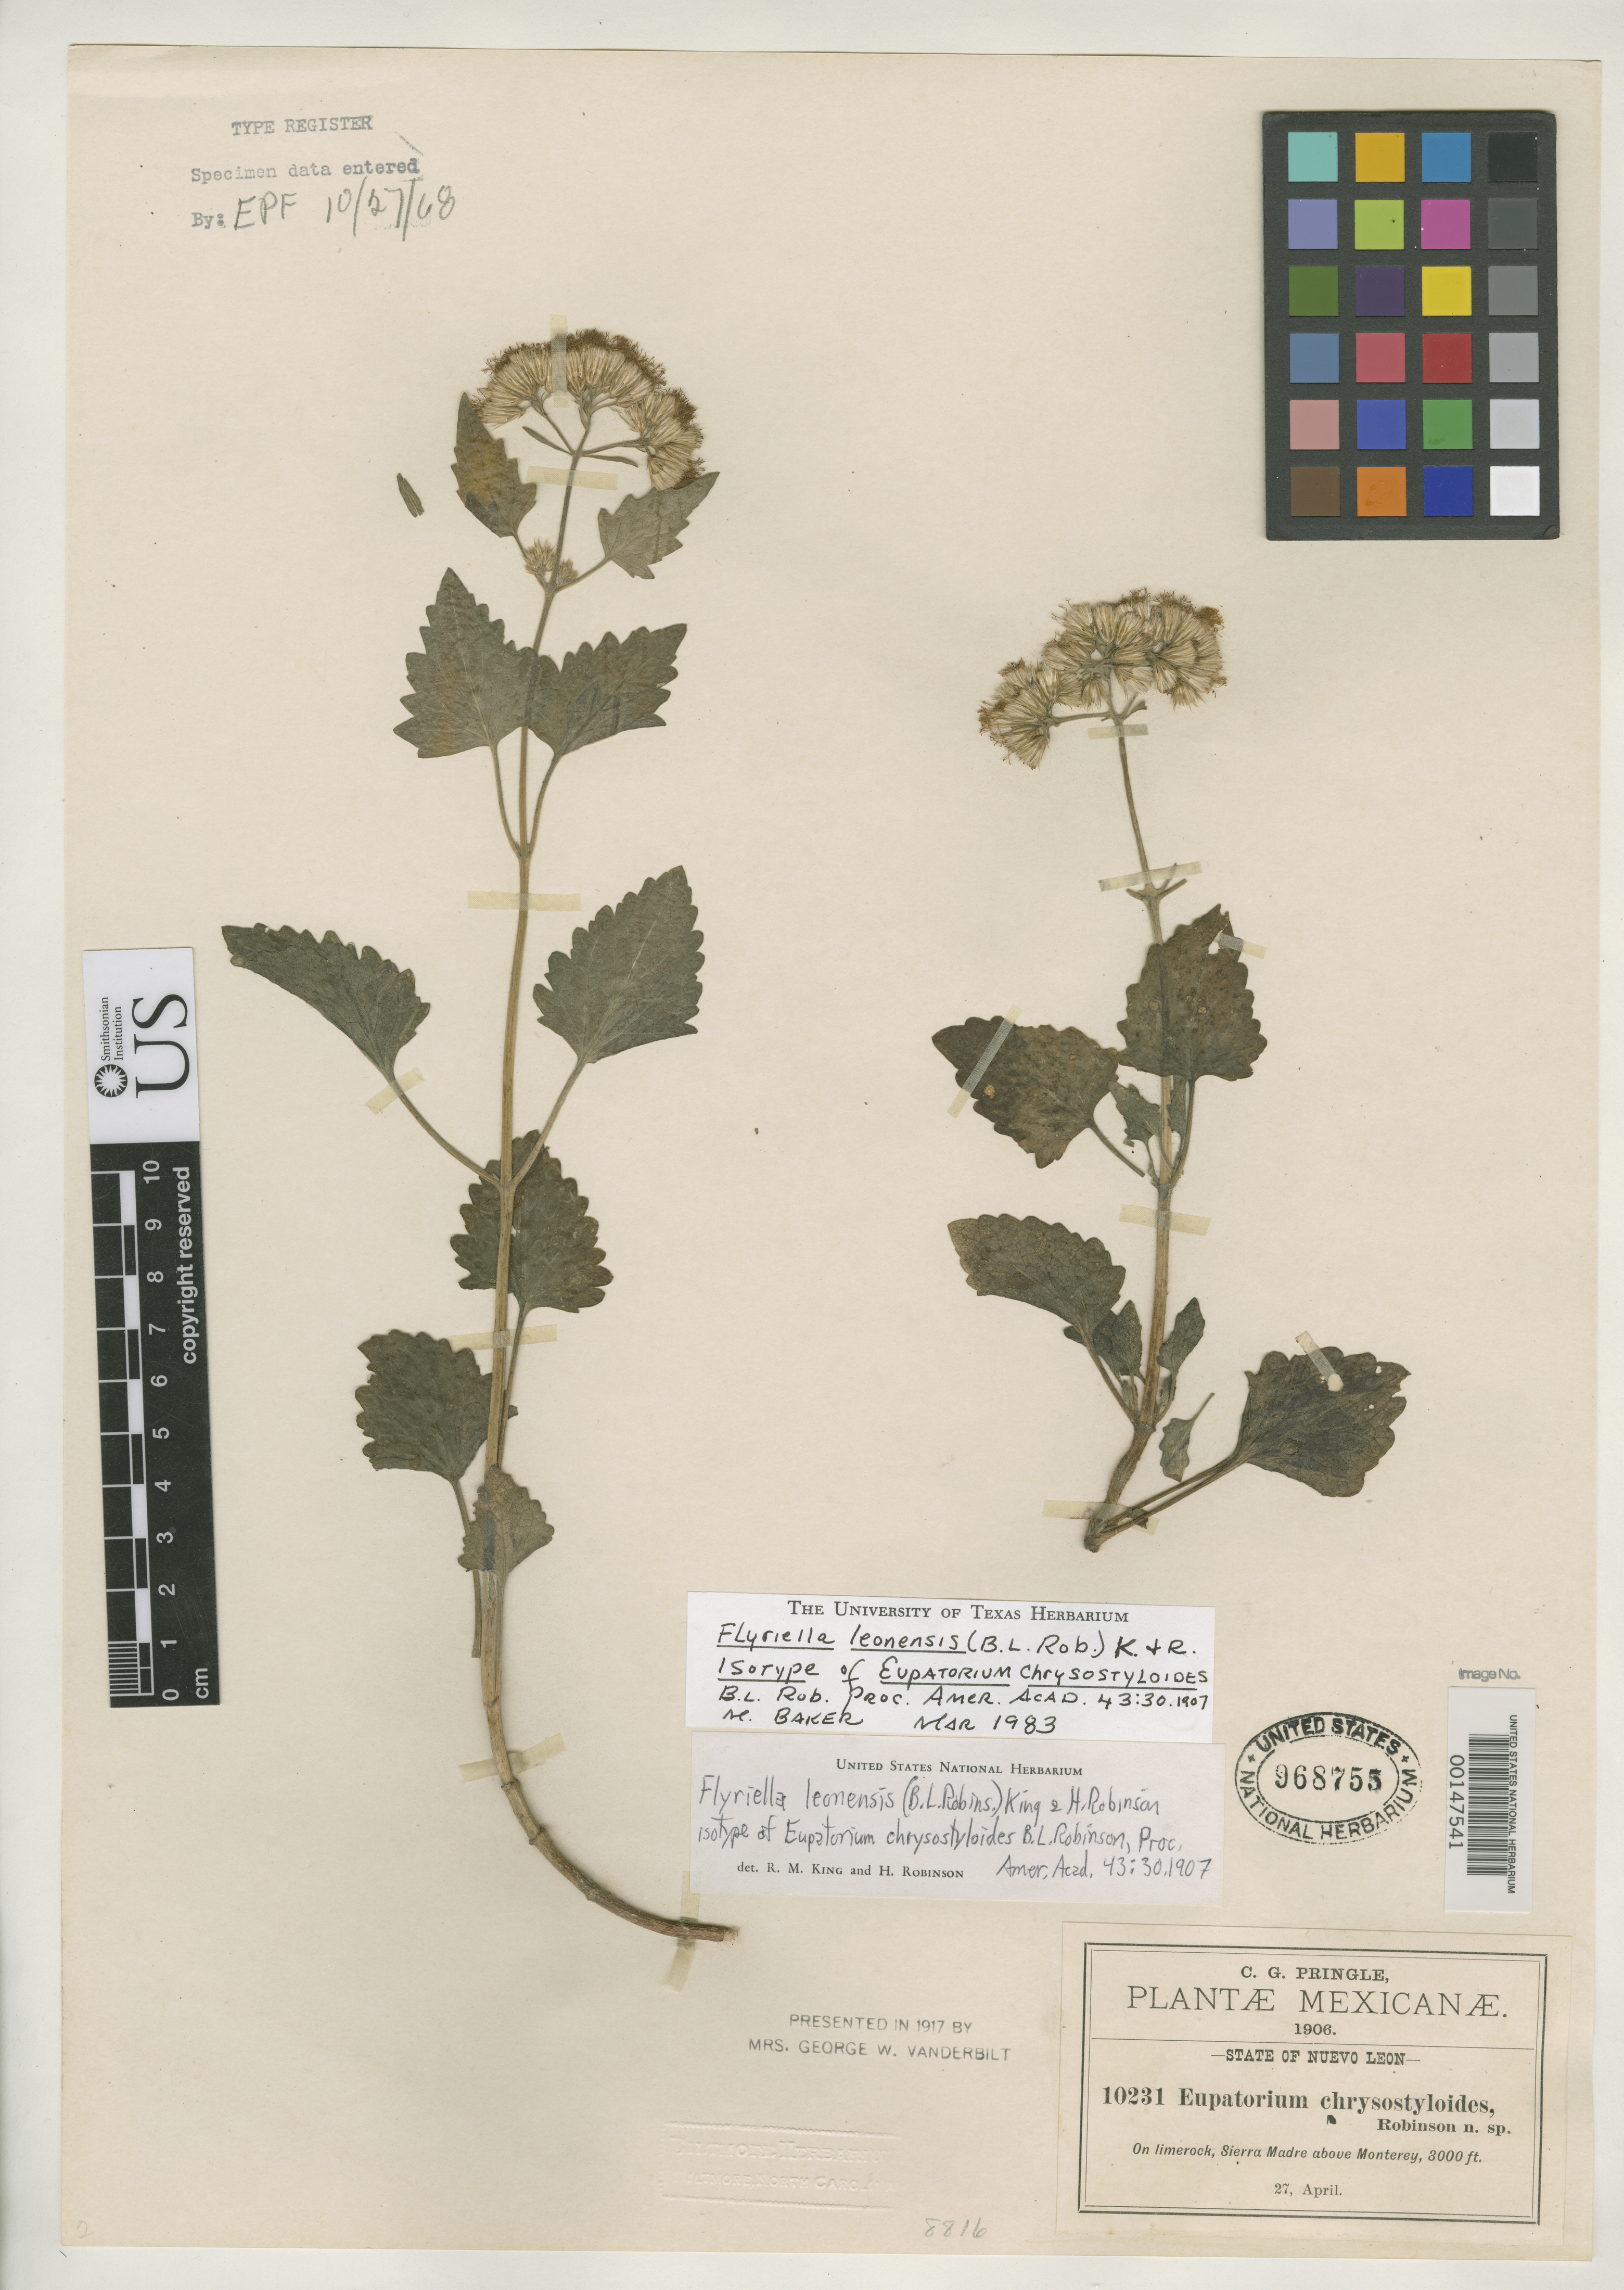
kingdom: Plantae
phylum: Tracheophyta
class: Magnoliopsida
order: Asterales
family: Asteraceae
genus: Eupatorium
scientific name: Eupatorium chrysostyloides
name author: B.L. Rob.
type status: Isotype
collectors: C. G. Pringle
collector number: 10231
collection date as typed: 27 Apr 1906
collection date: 1906-04-27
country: Mexico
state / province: Nuevo León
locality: Sierra Madre above Monterrey.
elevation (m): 914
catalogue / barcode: US 968755